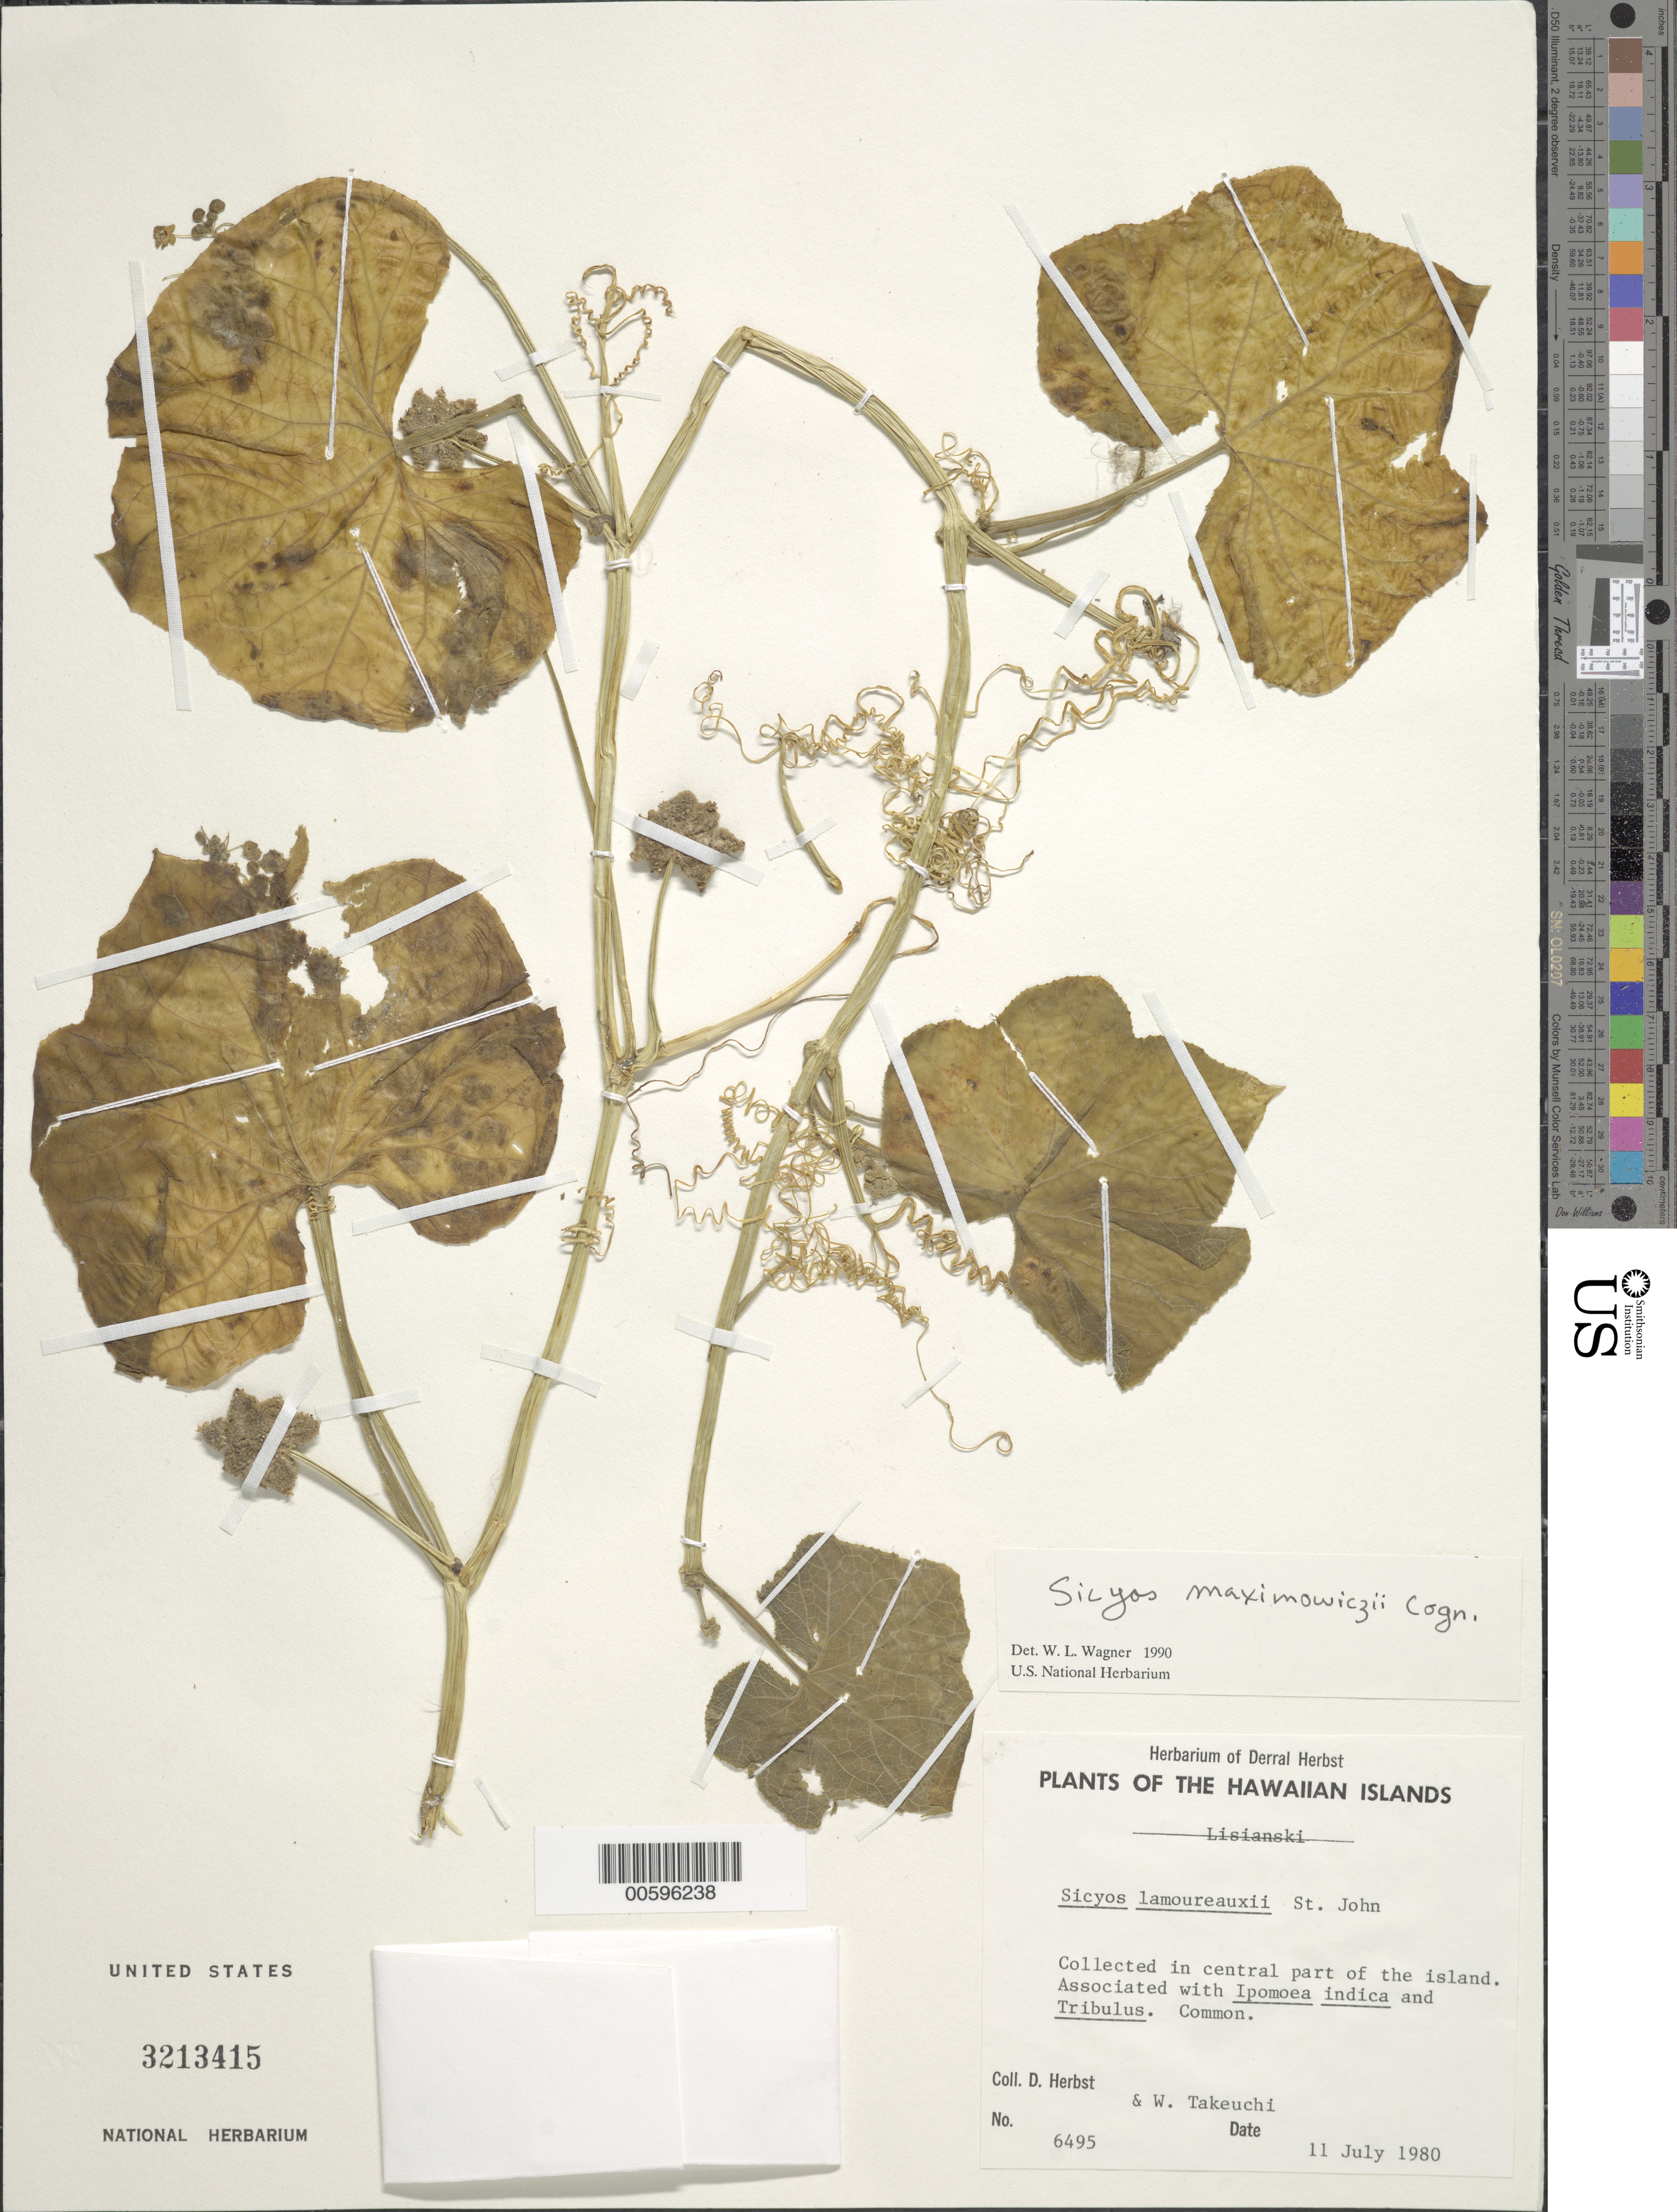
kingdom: Plantae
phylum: Tracheophyta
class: Magnoliopsida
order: Cucurbitales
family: Cucurbitaceae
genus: Sicyos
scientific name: Sicyos maximowiczii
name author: Cogn.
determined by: Wagner, W. L., (BOT), Smithsonian Institution - National Museum of Natural History (UNITED STATES)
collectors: D. R. Herbst & W. N. Takeuchi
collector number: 6495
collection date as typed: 11 Jul 1980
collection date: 1980-07-11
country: United States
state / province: Hawaii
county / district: Honolulu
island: Lisianski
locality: Central part of I.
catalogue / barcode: US 3213415